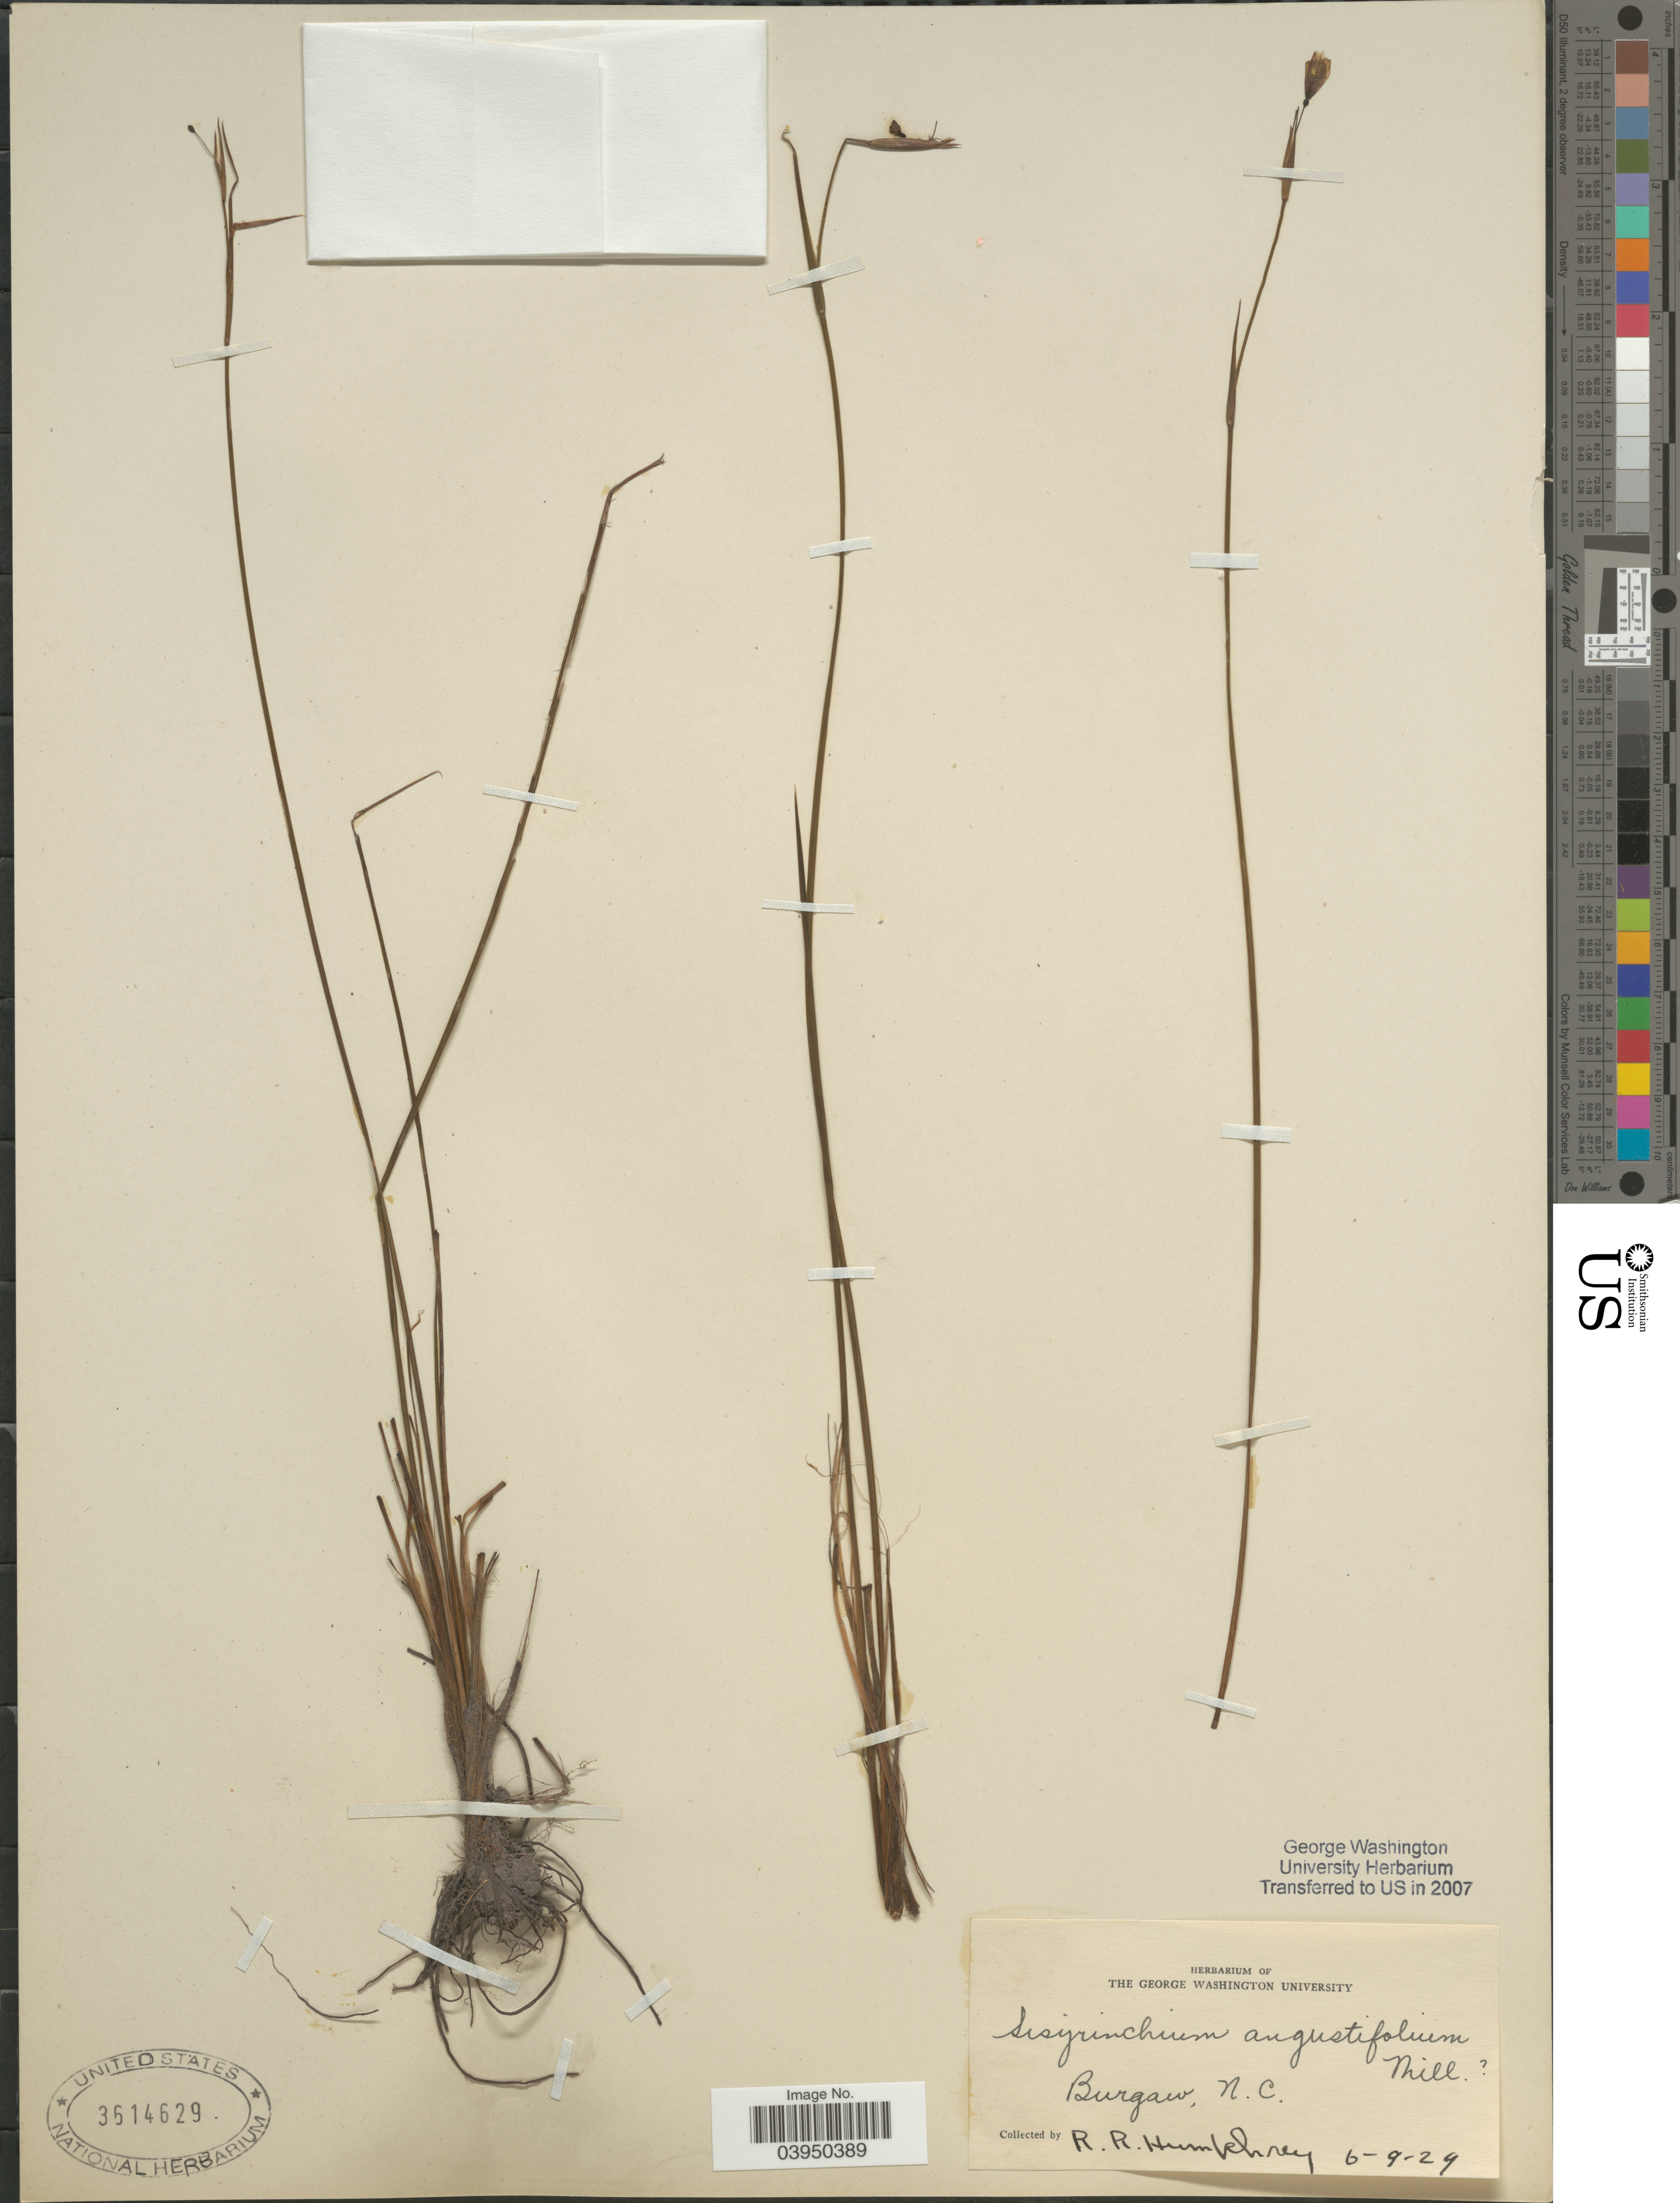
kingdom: Plantae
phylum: Tracheophyta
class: Liliopsida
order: Asparagales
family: Iridaceae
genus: Sisyrinchium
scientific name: Sisyrinchium angustifolium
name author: Mill.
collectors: R. Humphrey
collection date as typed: Transcribed d/m/y: 9/6/29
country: United States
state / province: North Carolina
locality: Burgaw.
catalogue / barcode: US 3614629